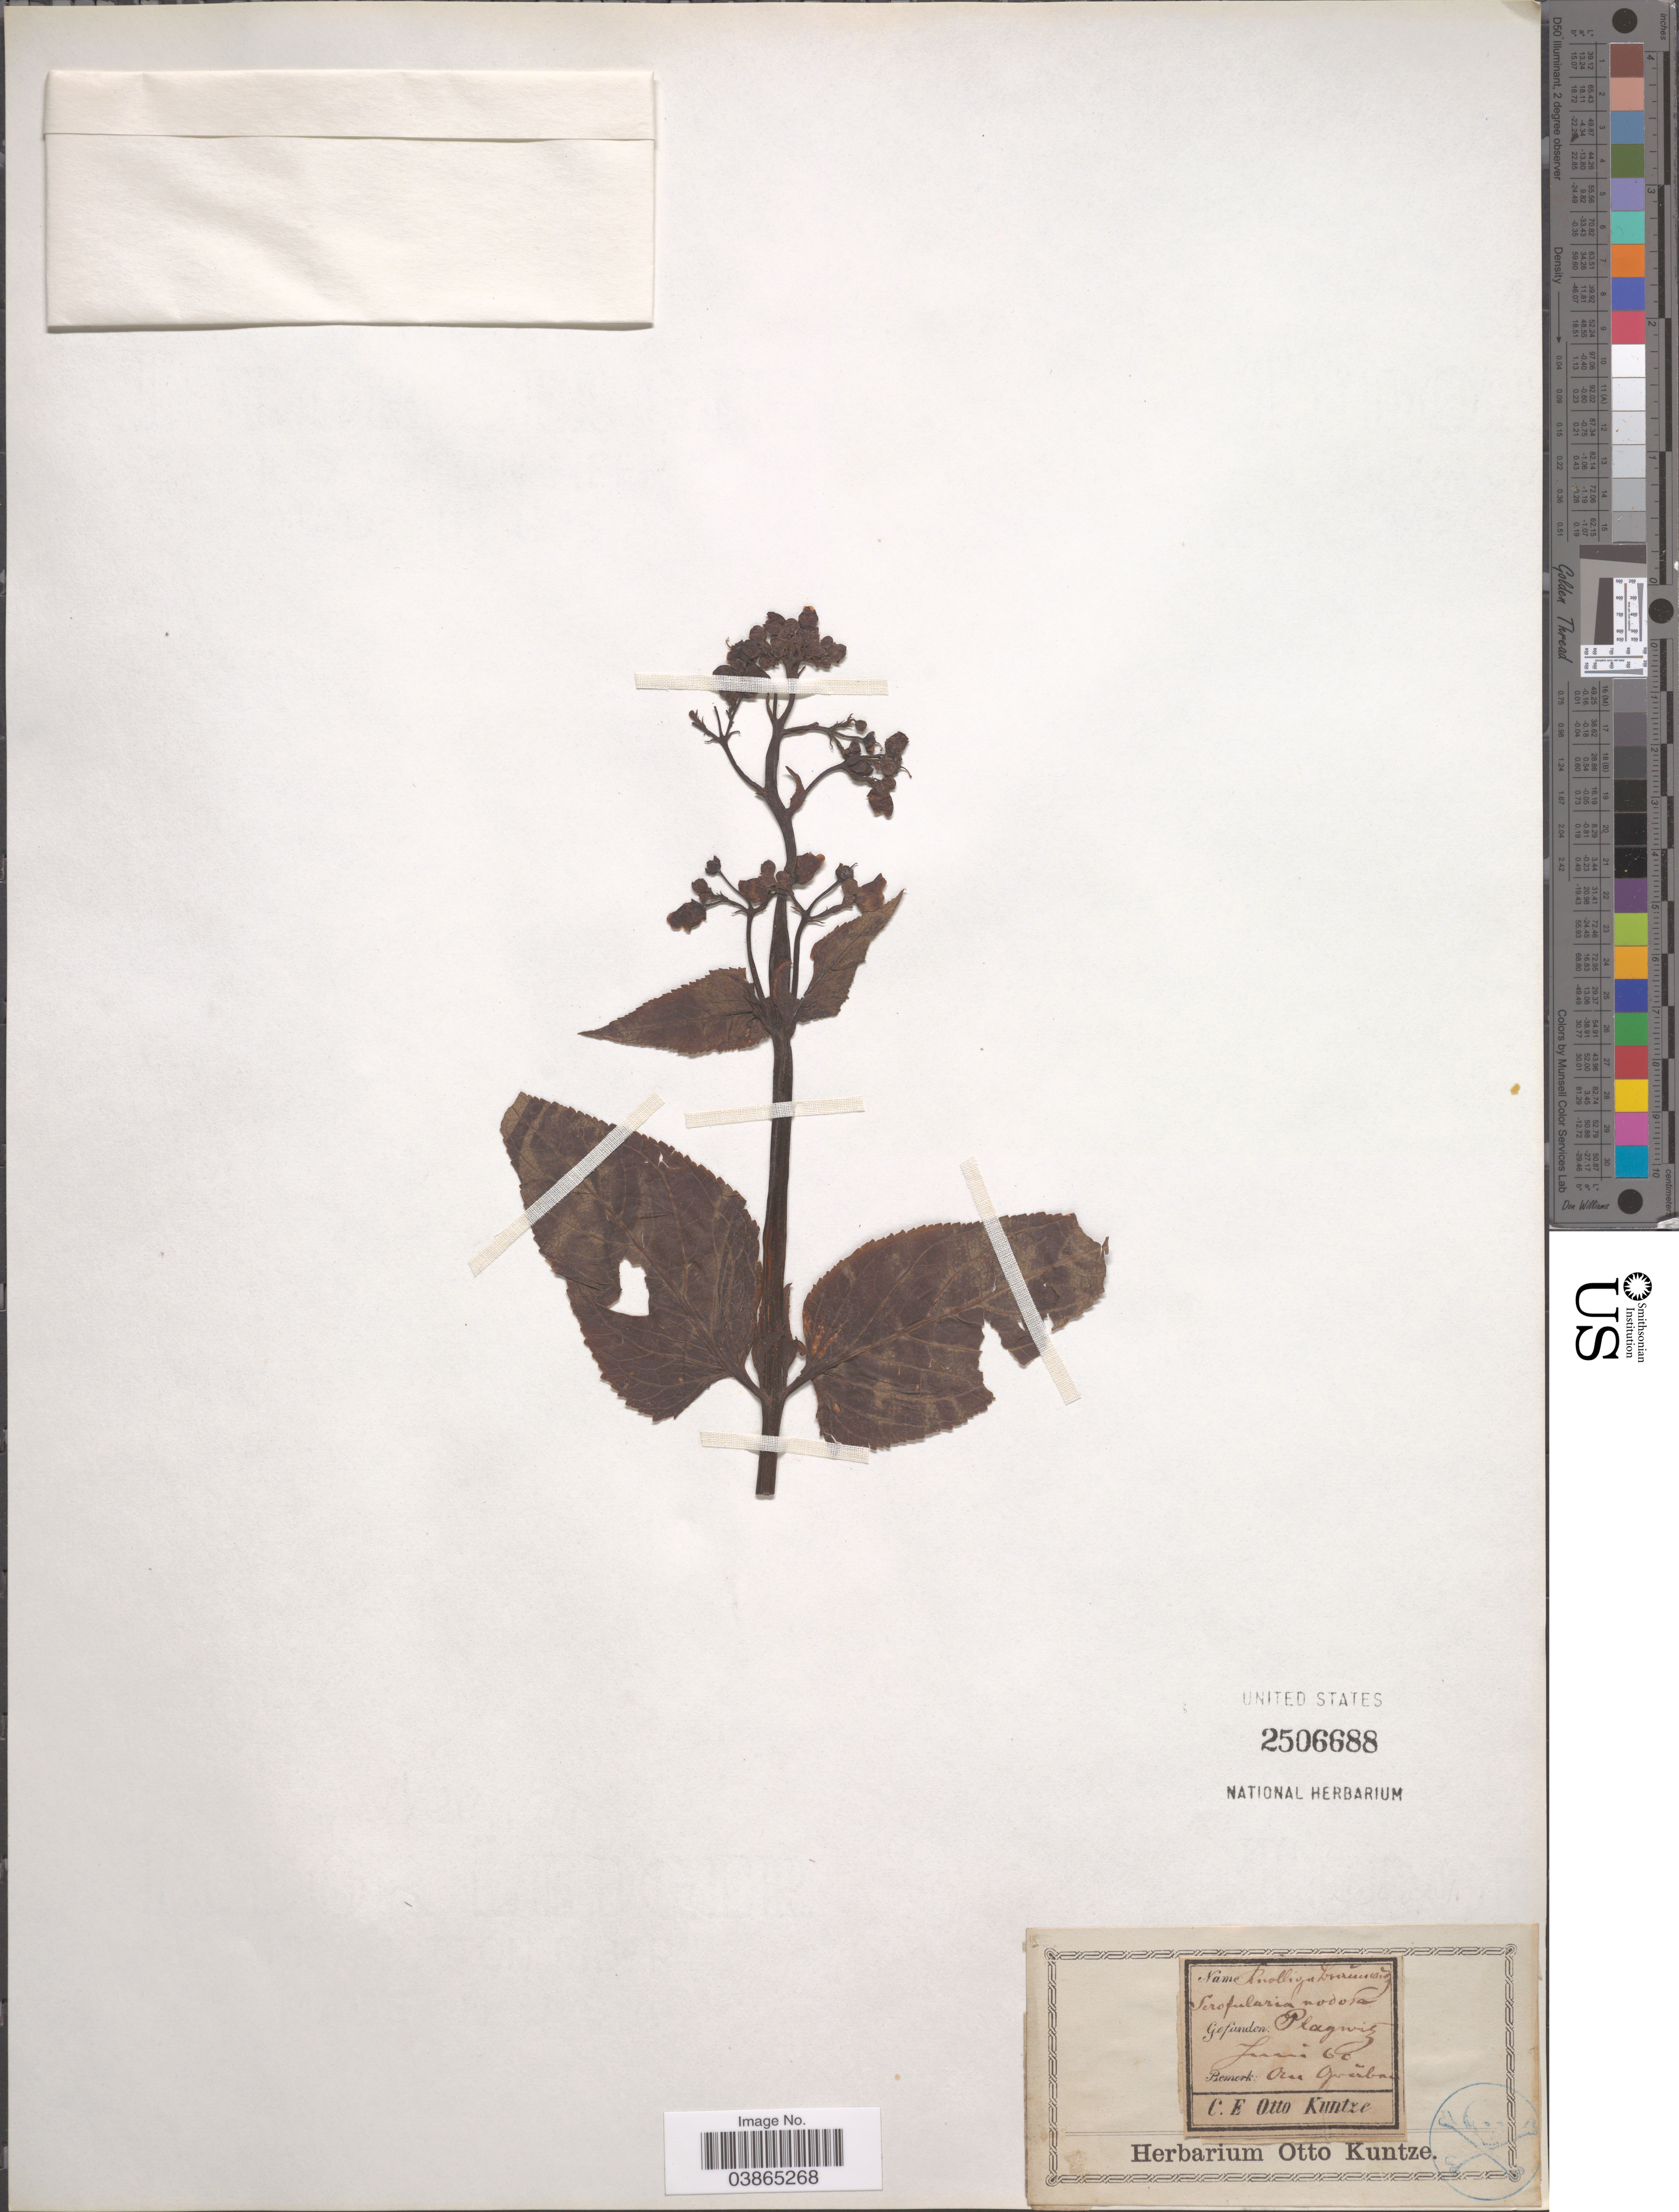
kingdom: Plantae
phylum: Tracheophyta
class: Magnoliopsida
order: Lamiales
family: Scrophulariaceae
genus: Scrophularia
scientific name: Scrophularia nodosa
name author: L.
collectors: C.E.O. Kuntze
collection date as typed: Transcribed d/m/y: /6/60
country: Germany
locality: Plagwitz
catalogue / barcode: US 2506688